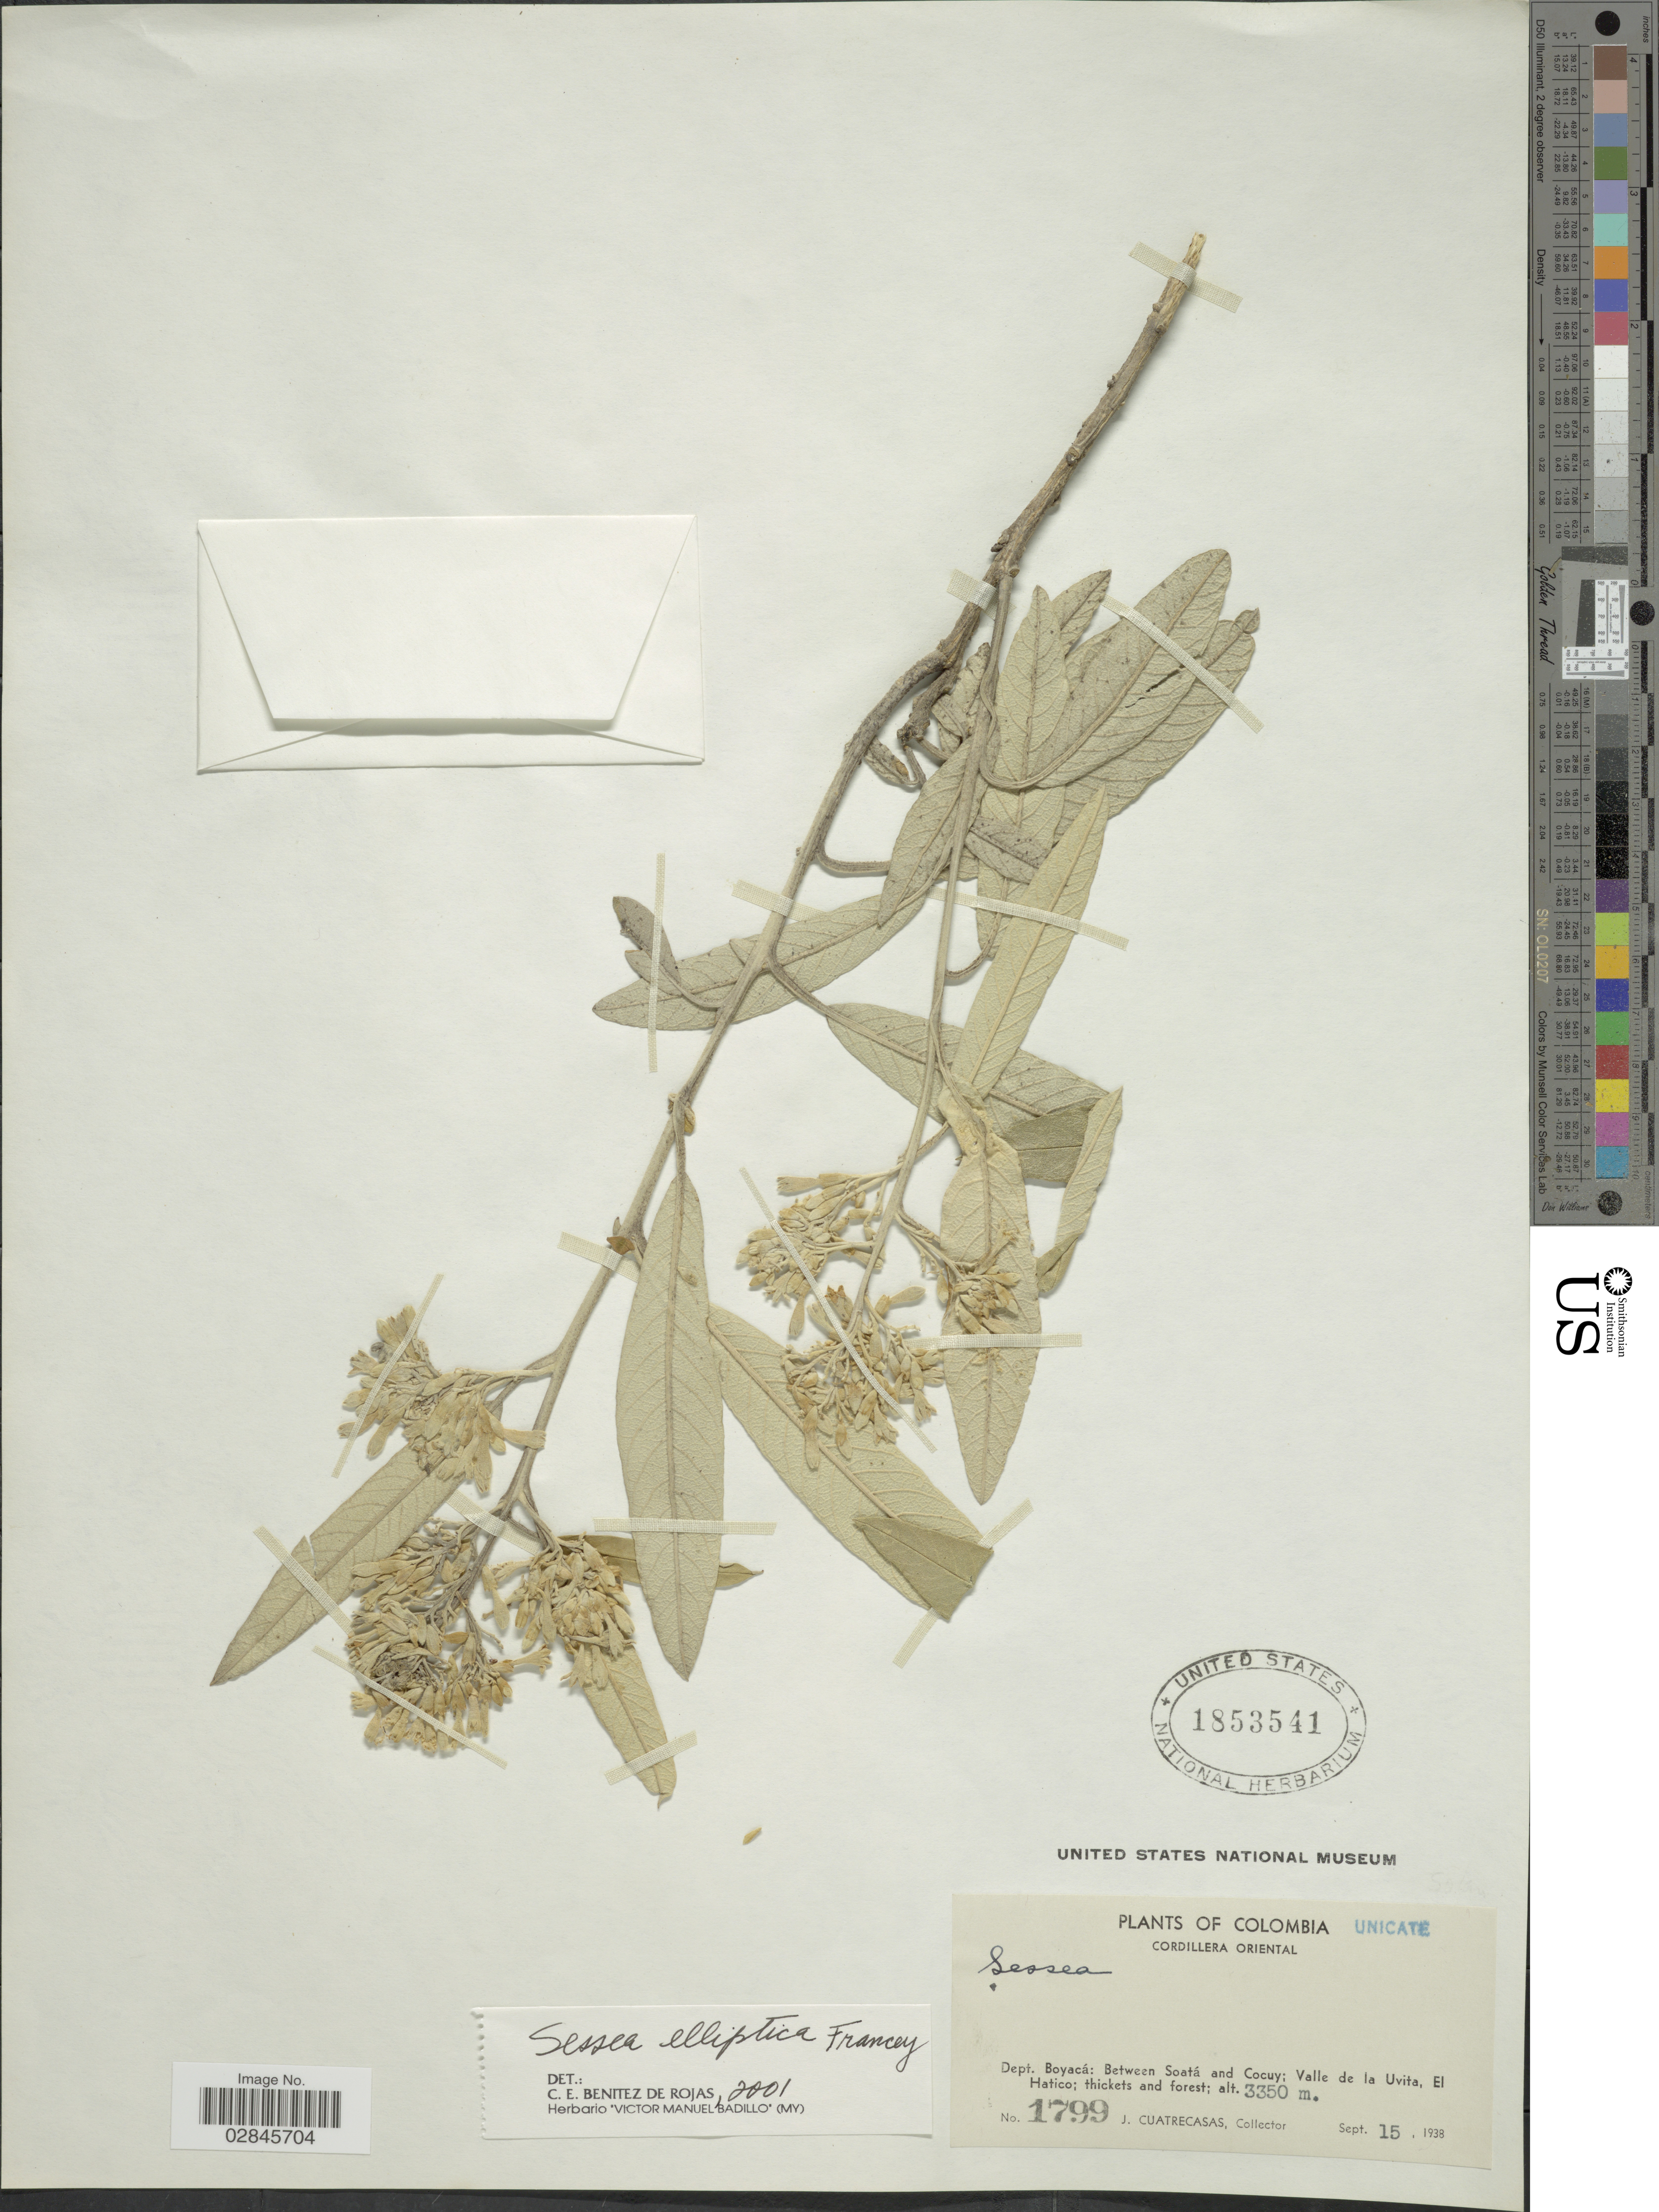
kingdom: Plantae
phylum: Tracheophyta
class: Magnoliopsida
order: Solanales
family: Solanaceae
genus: Sessea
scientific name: Sessea elliptica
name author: Francey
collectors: J. Cuatrecasas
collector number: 1799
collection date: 1938-09-15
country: Colombia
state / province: Boyacá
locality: Cordillera Oriental. Dept. Boyacá: Between Soatá and Cocuy; Valle de la Uvita, El Hatico.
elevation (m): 3350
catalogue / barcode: US 1853541